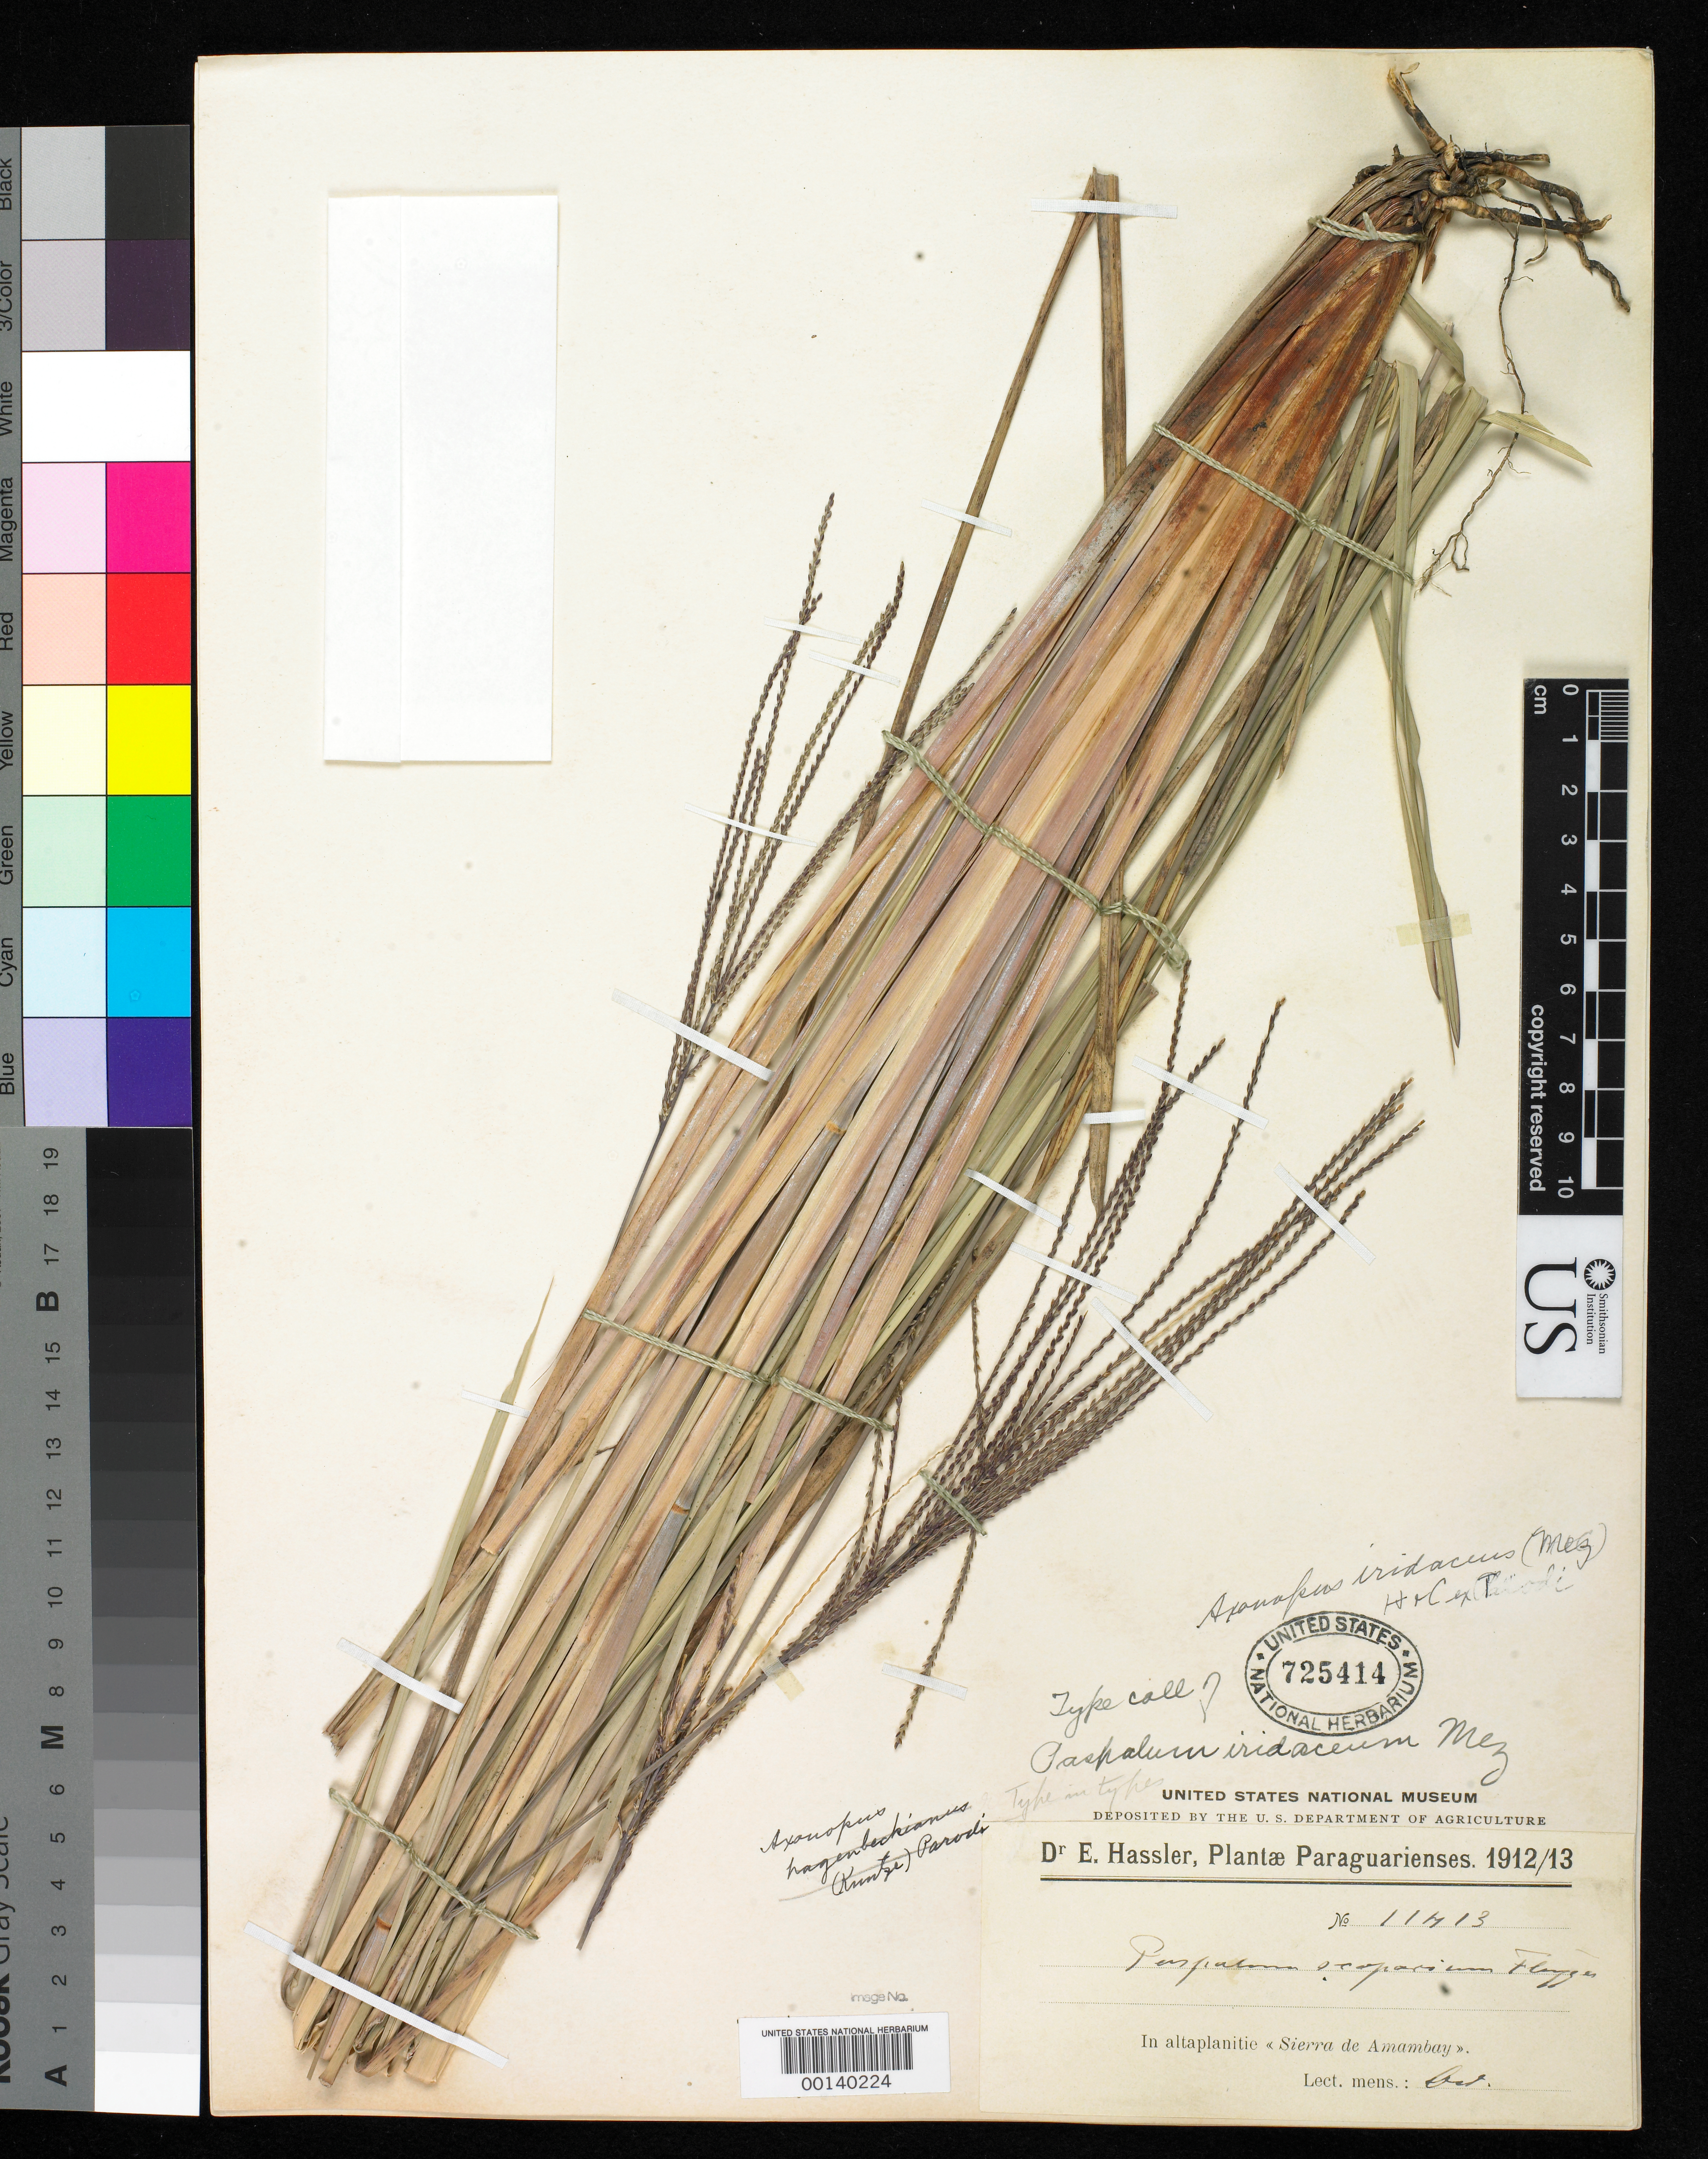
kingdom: Plantae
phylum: Tracheophyta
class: Liliopsida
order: Poales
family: Poaceae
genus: Paspalum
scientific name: Paspalum iridaceum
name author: Mez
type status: Isotype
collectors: E. Hassler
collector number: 11413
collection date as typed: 1912 to -- --- 1913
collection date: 1912/1913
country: Paraguay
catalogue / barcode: US 725414